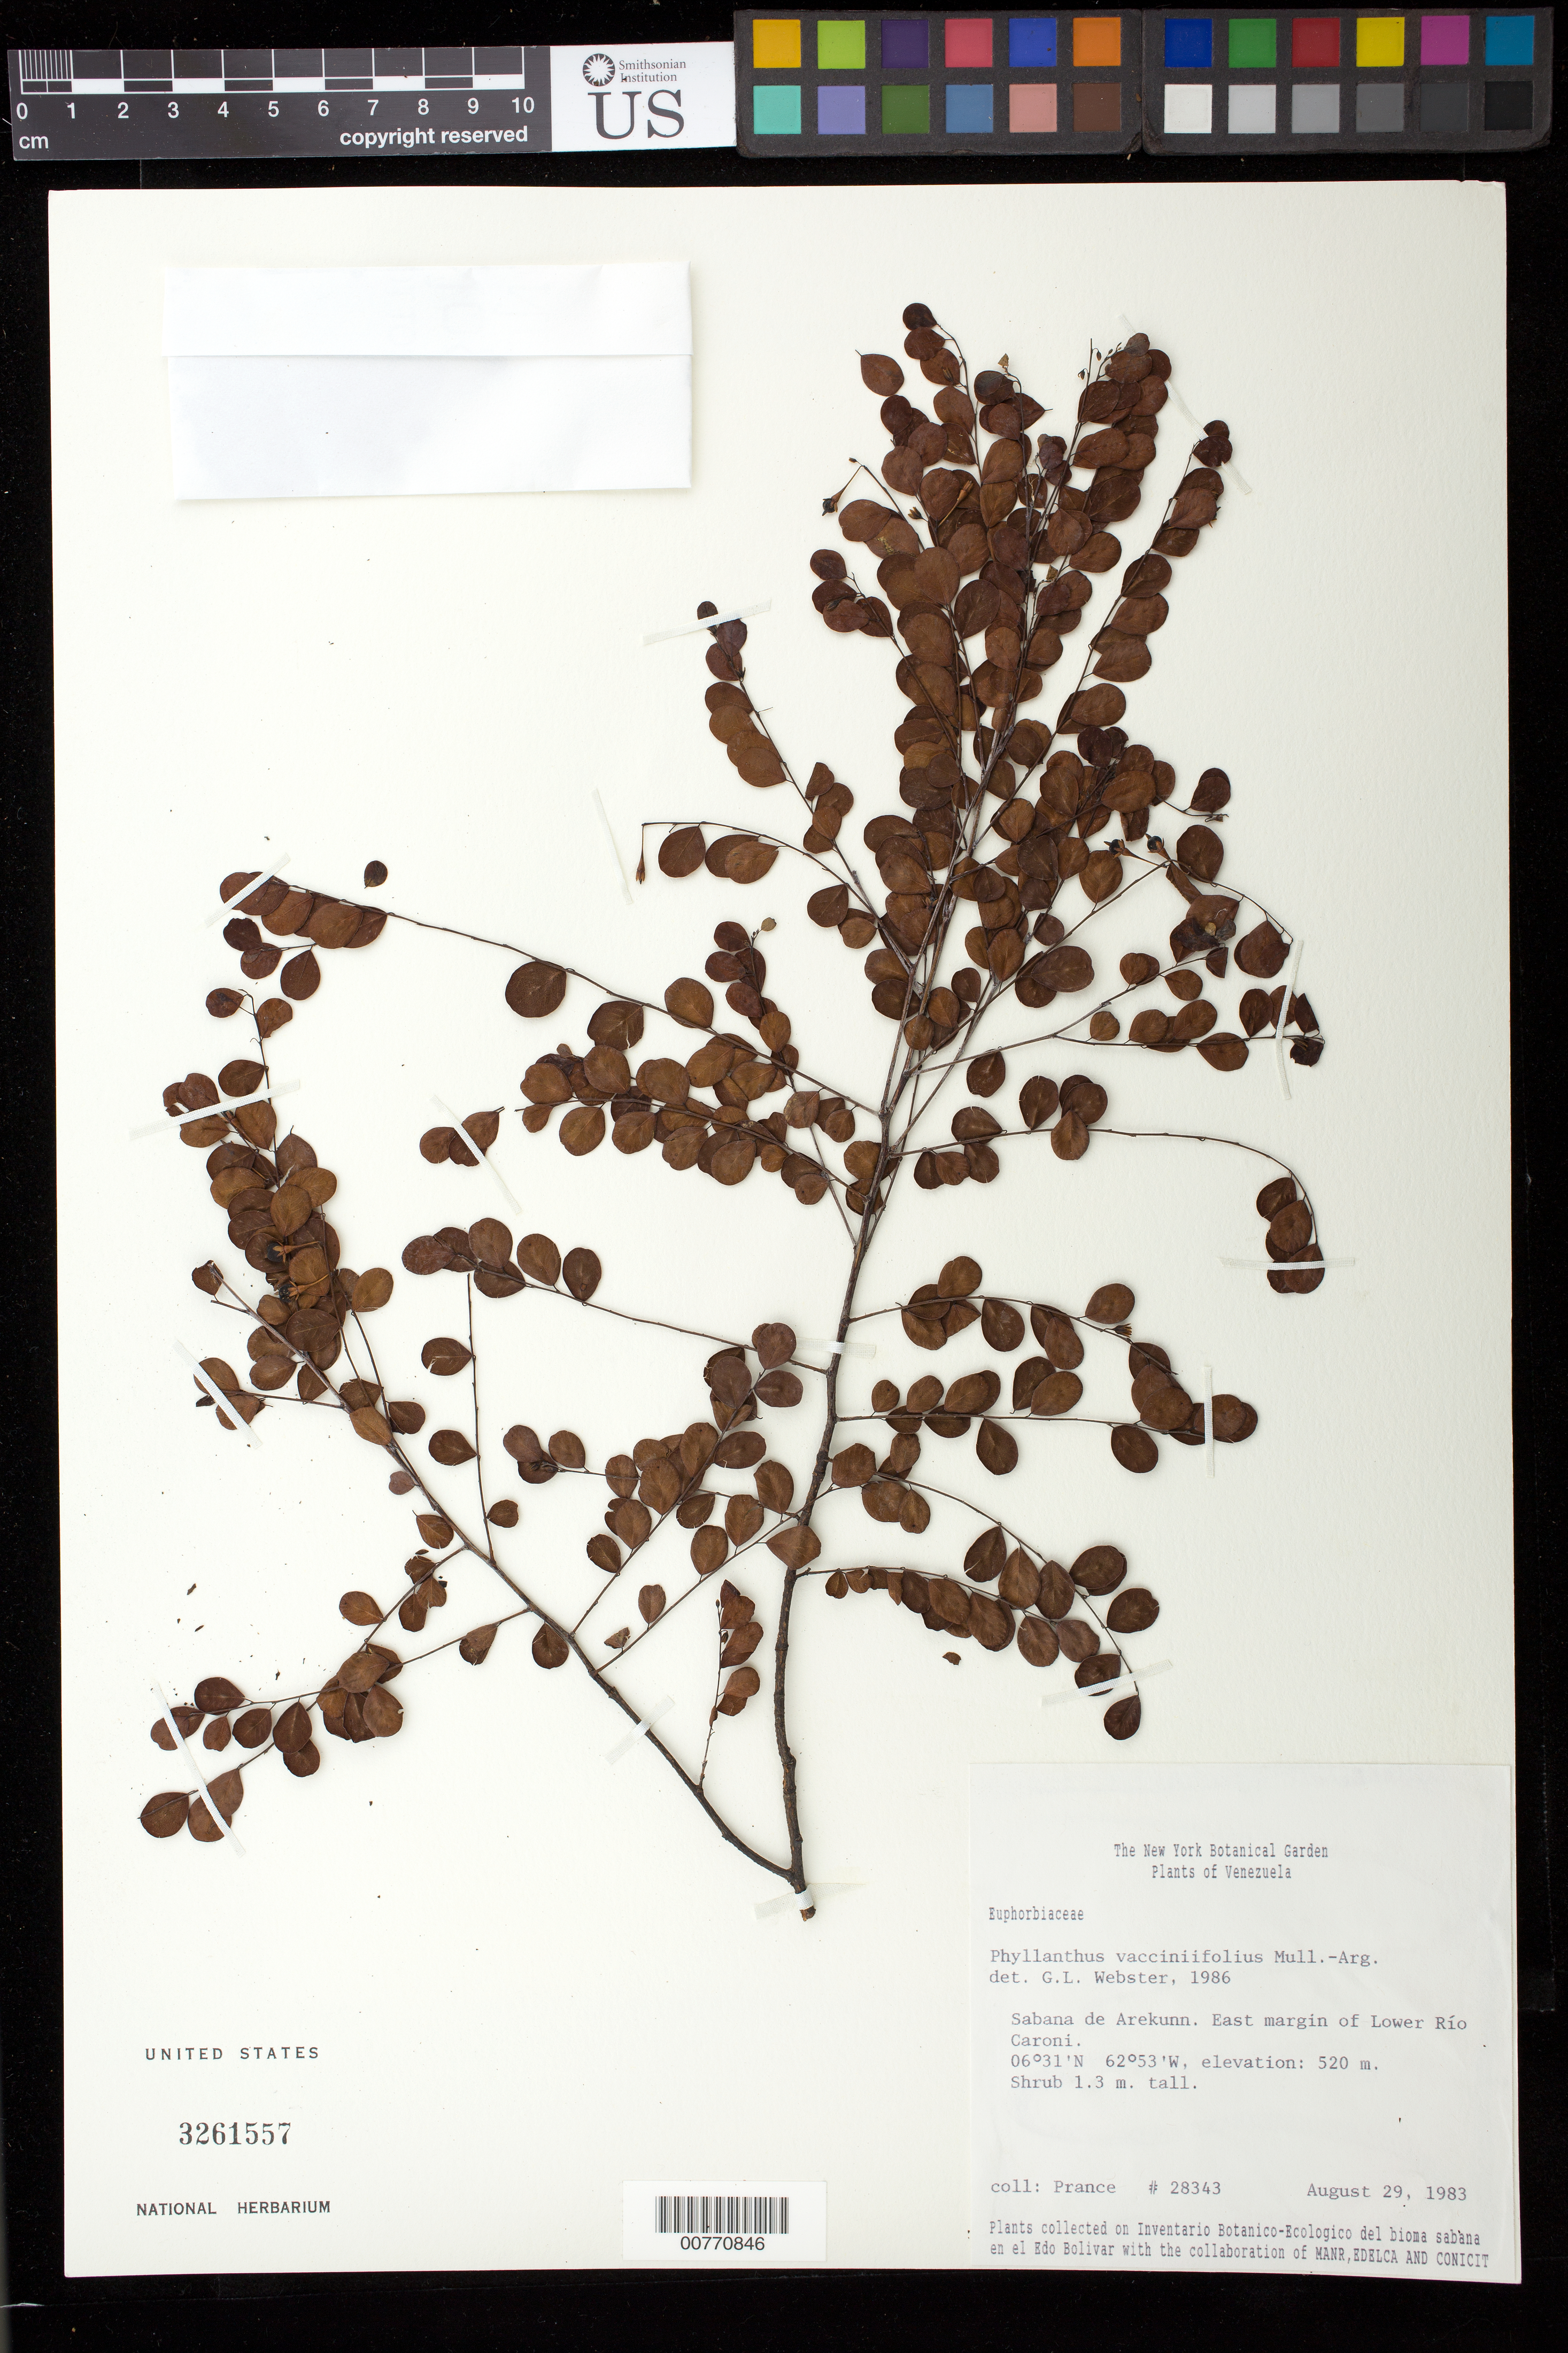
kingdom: Plantae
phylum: Tracheophyta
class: Magnoliopsida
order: Malpighiales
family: Phyllanthaceae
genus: Phyllanthus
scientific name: Phyllanthus vacciniifolius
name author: (Müll. Arg.) Müll. Arg.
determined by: Webster, Grady L.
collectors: G. T. Prance & O. Huber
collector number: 28343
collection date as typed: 29-Aug-83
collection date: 1983-08-29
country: Venezuela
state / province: Bolívar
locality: Sabana de Arekuna, E margin of lower Río Caroní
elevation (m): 520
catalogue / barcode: US 3261557